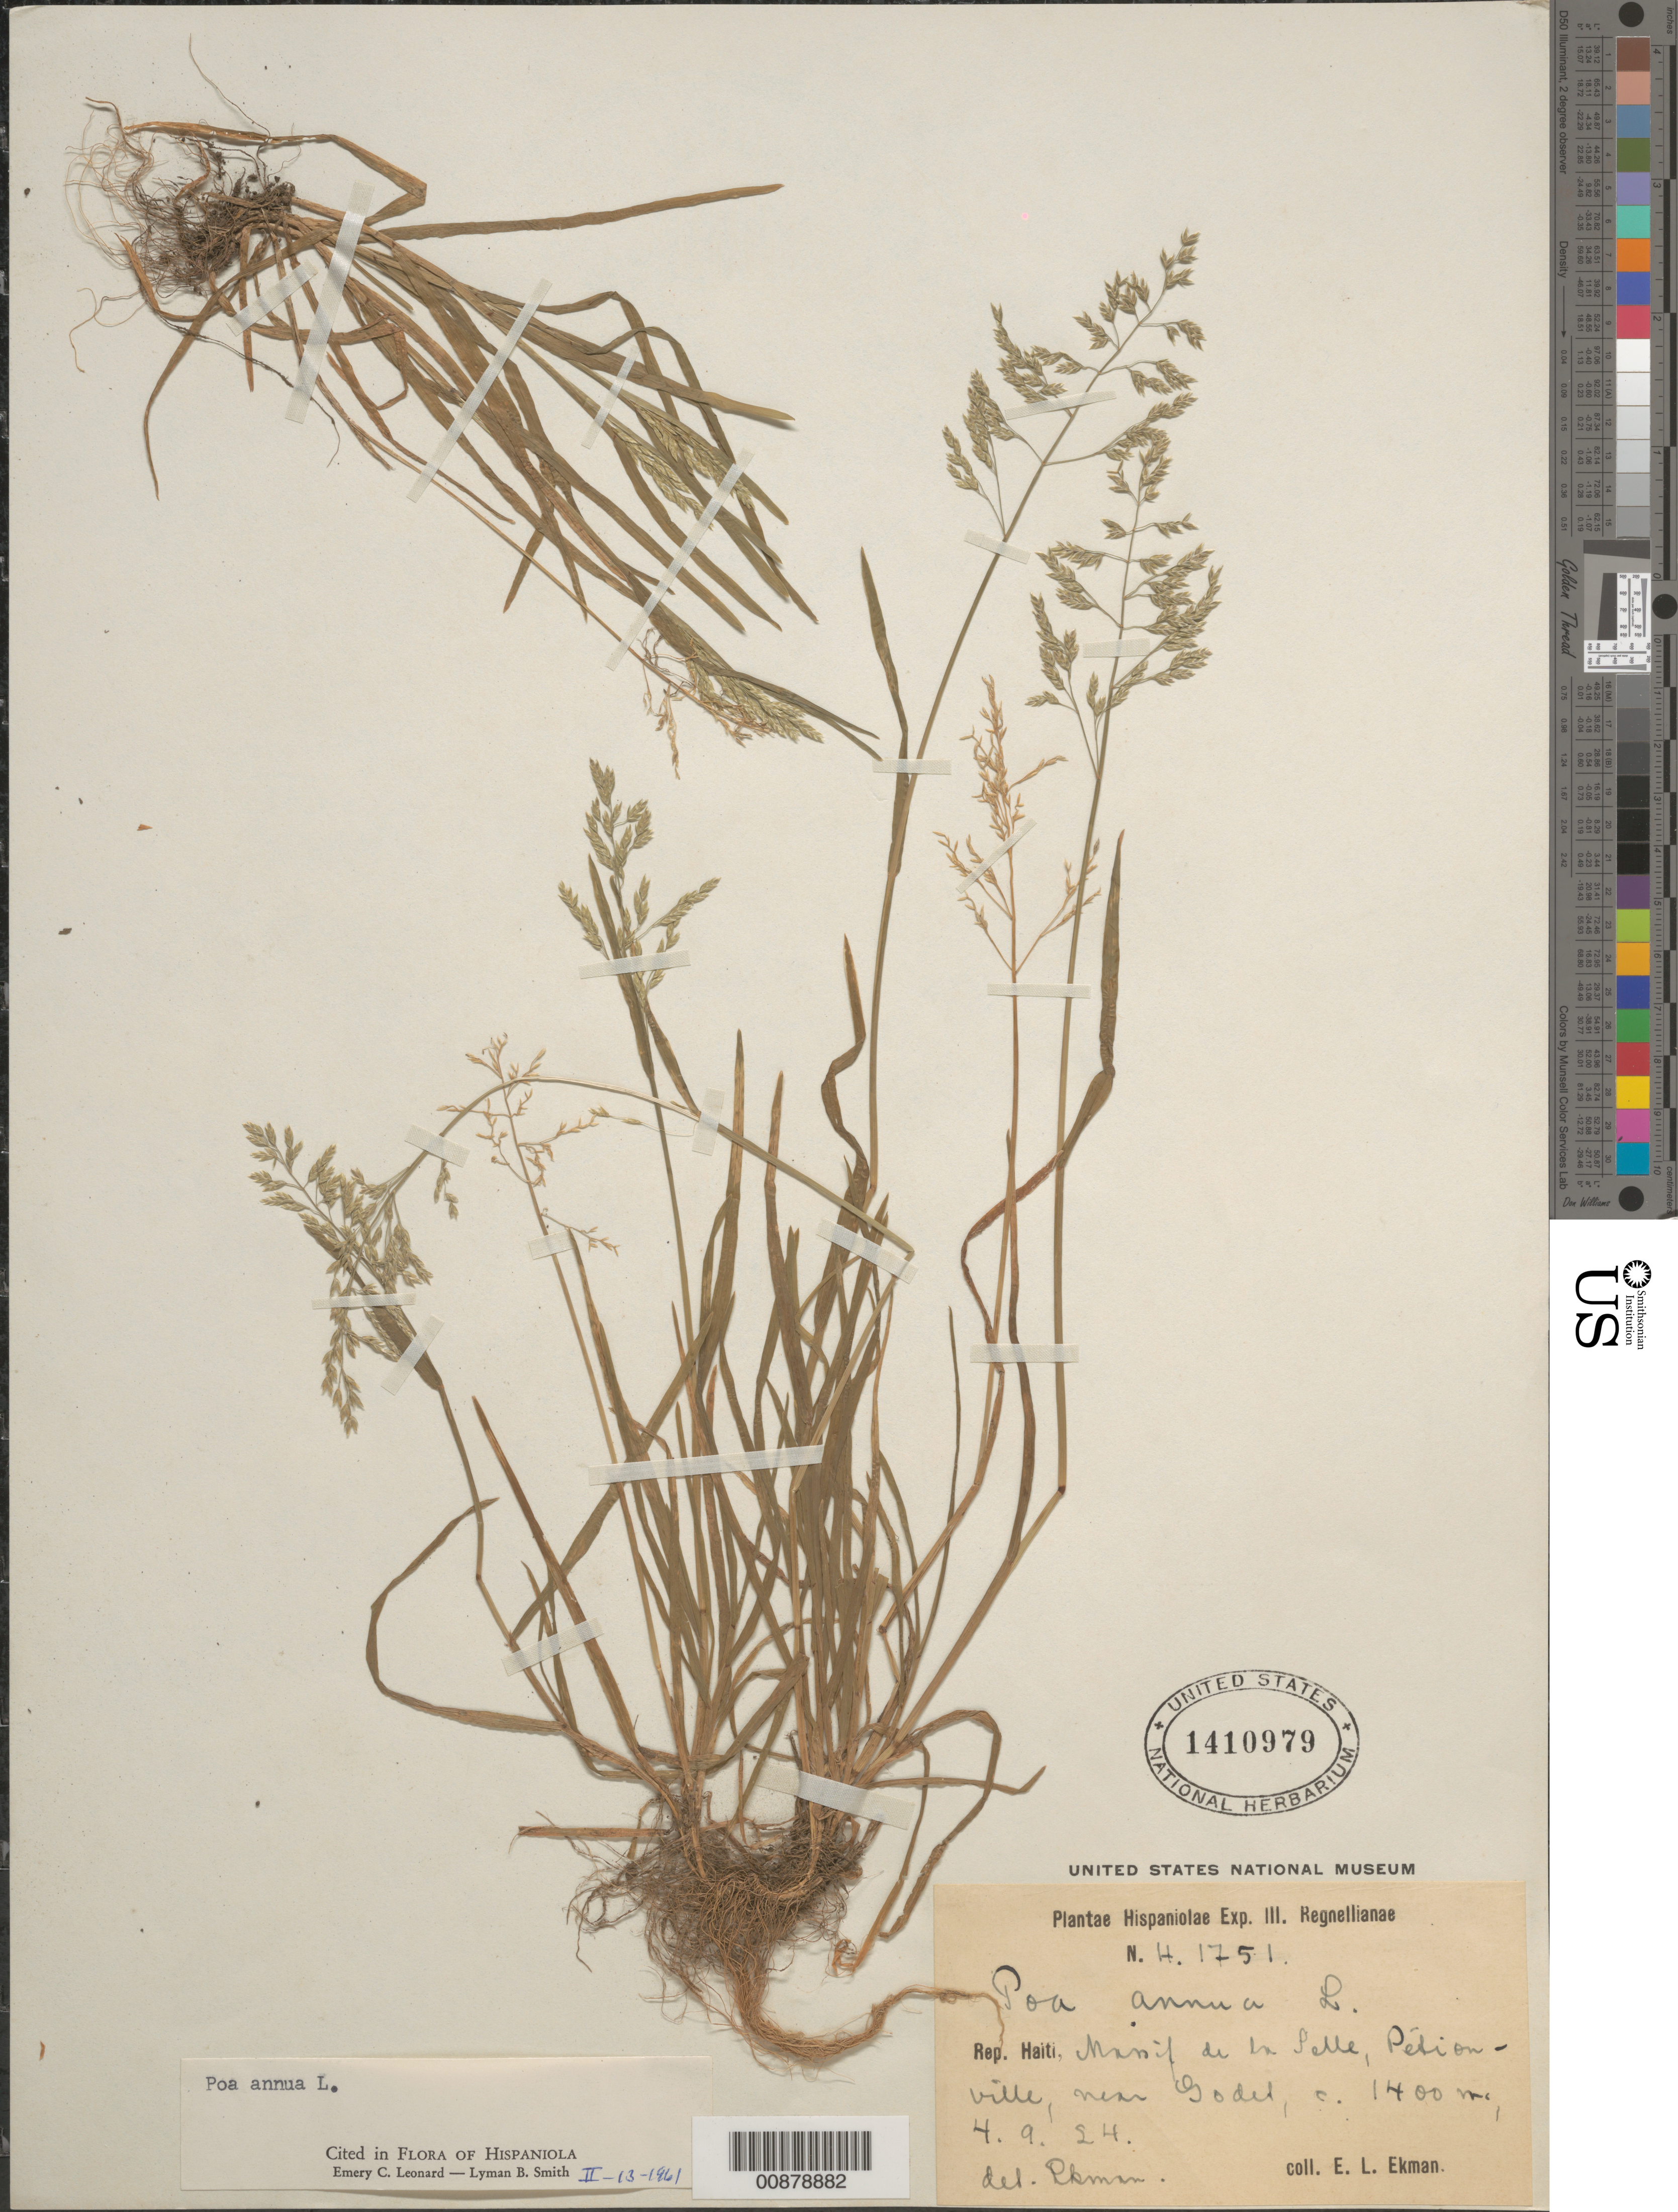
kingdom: Plantae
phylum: Tracheophyta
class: Liliopsida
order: Poales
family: Poaceae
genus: Poa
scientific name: Poa annua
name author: L.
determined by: Leonard, E. C.; Smith, L. B.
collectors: E. L. Ekman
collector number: H 1751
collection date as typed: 04 Sep 1924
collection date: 1924-09-04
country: Haiti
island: Hispaniola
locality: Massif de la Selle, Petionville, near Godet.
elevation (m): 1400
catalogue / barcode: US 1410979